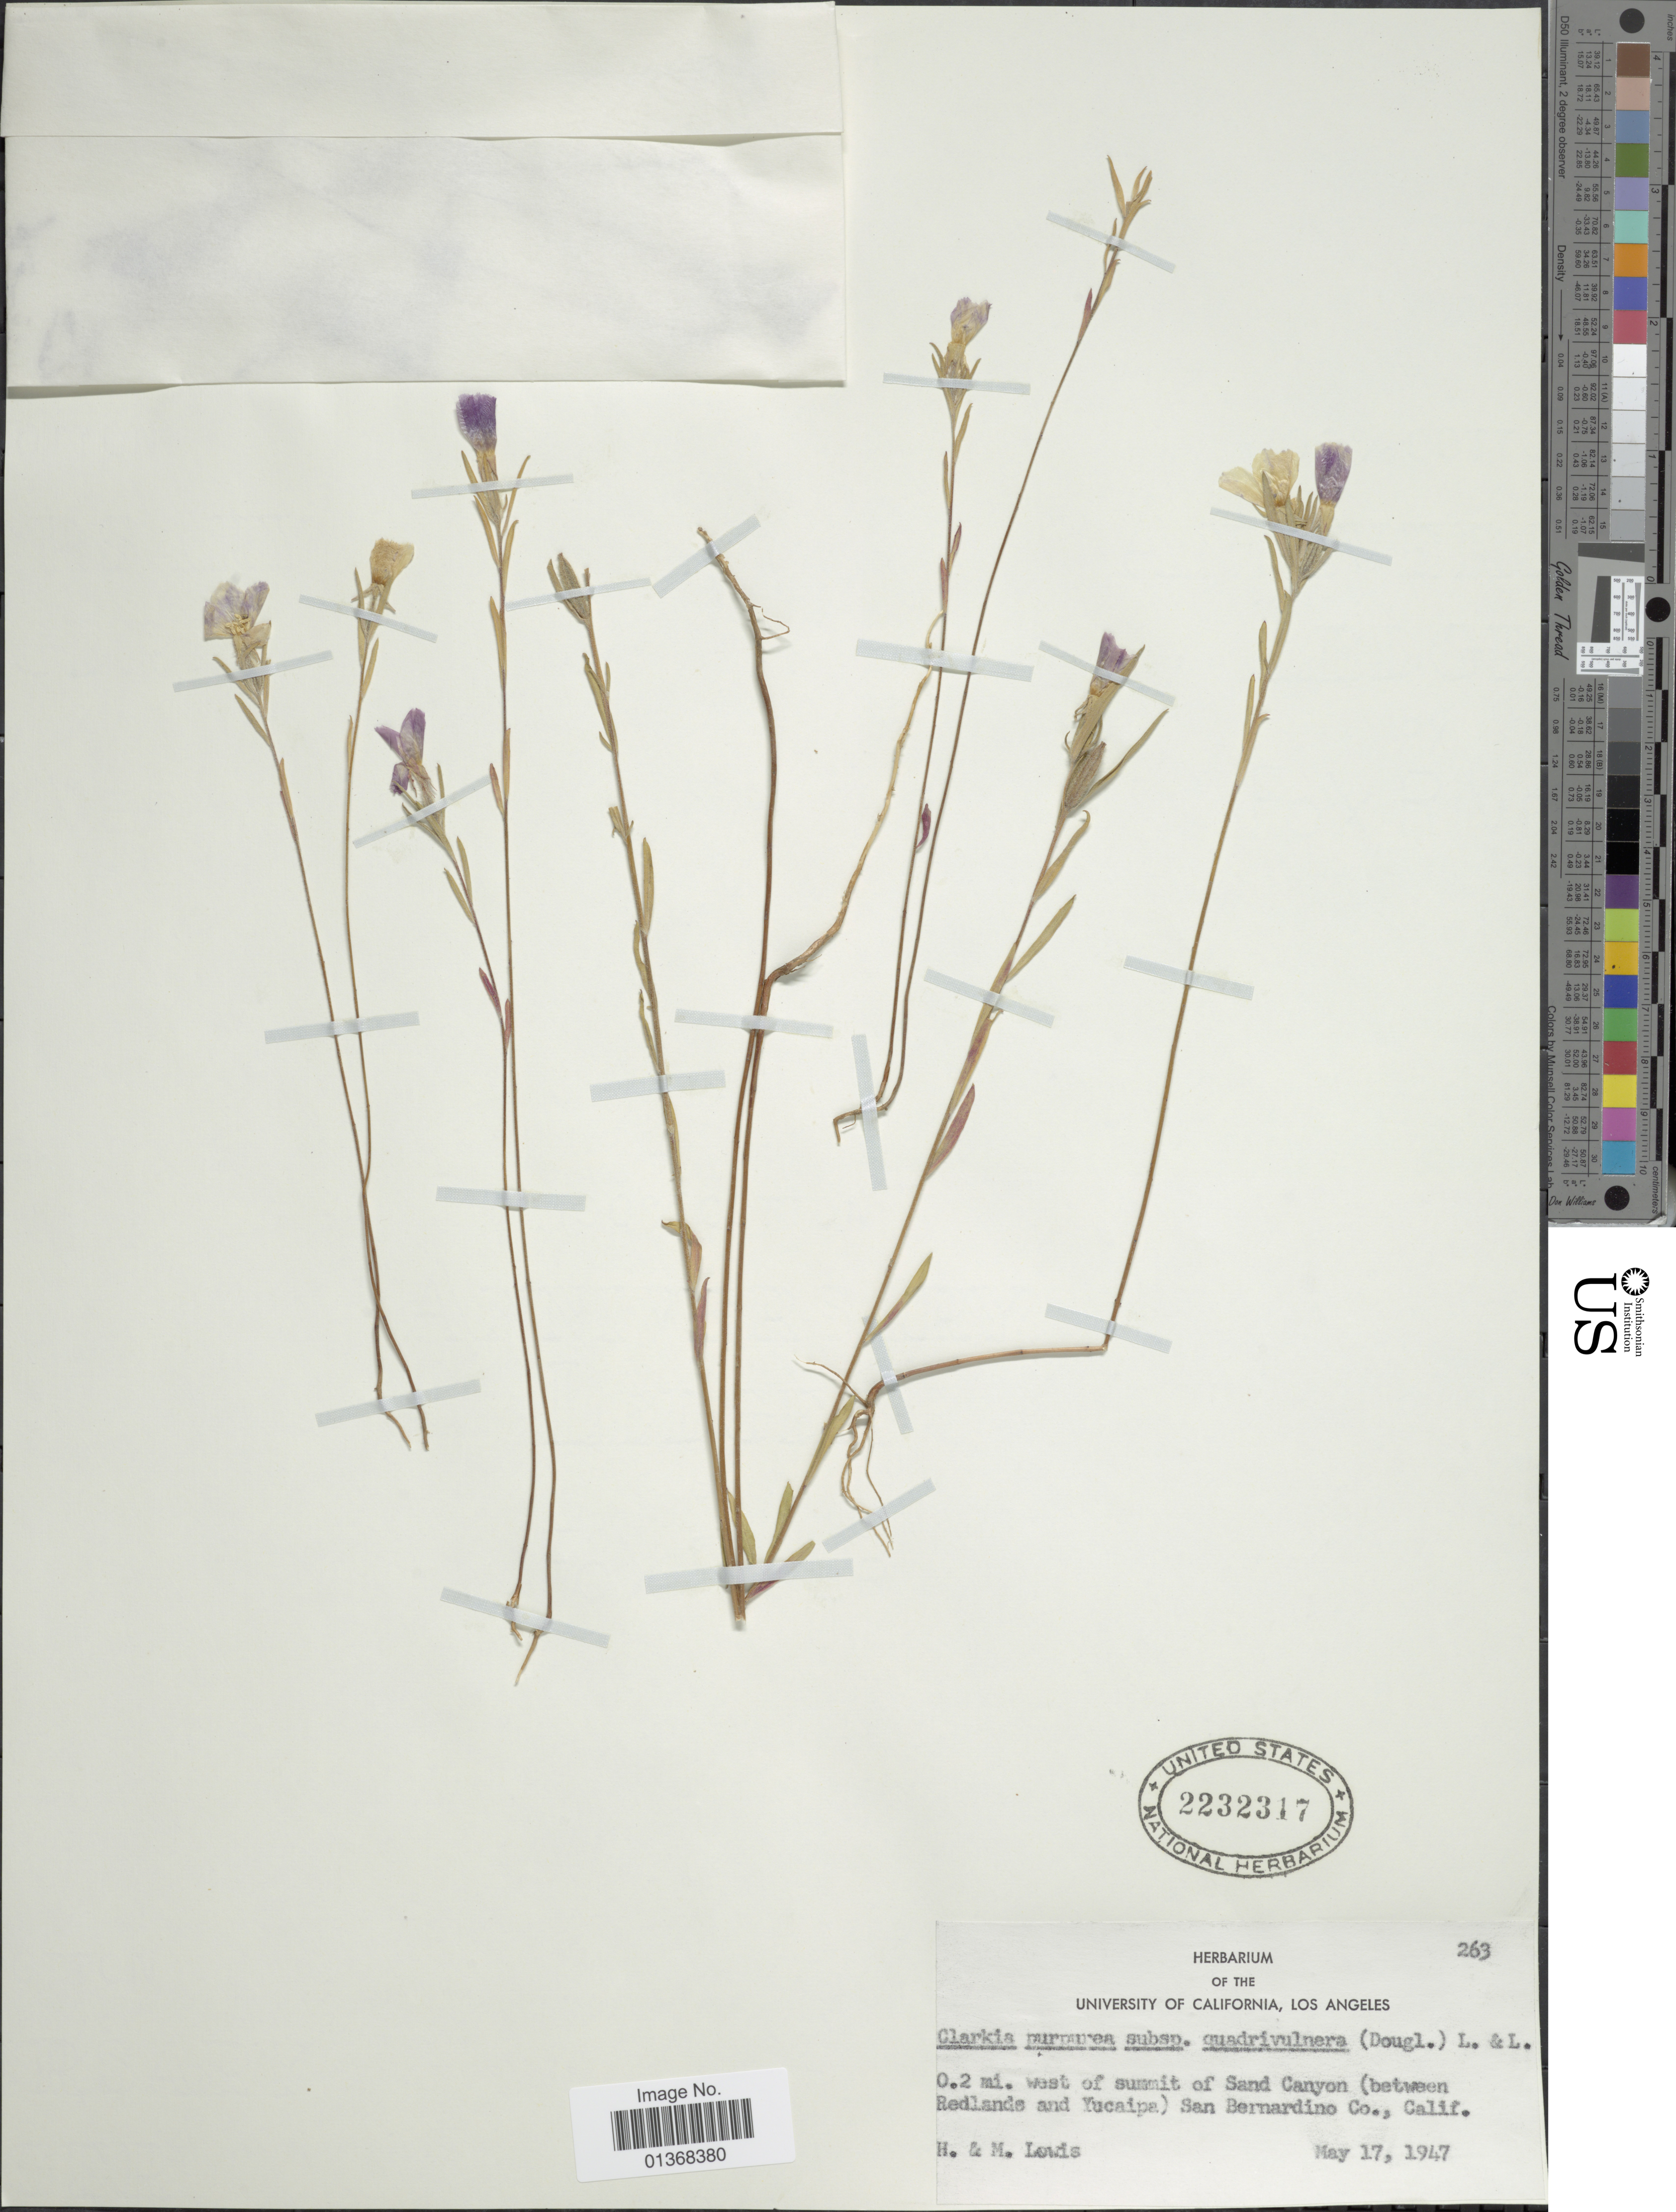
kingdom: Plantae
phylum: Tracheophyta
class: Magnoliopsida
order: Myrtales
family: Onagraceae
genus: Clarkia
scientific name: Clarkia purpurea subsp. quadrivulnera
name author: (Douglas) H.F. Lewis & M.R. Lewis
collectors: H. Lewis & M. Lewis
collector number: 263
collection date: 1947-05-17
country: United States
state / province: California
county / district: San Bernardino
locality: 0.2 mi. west of summit of Sand Canyon (between Redlands and Yucaipa) San Bernardino Co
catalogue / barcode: US 2232317